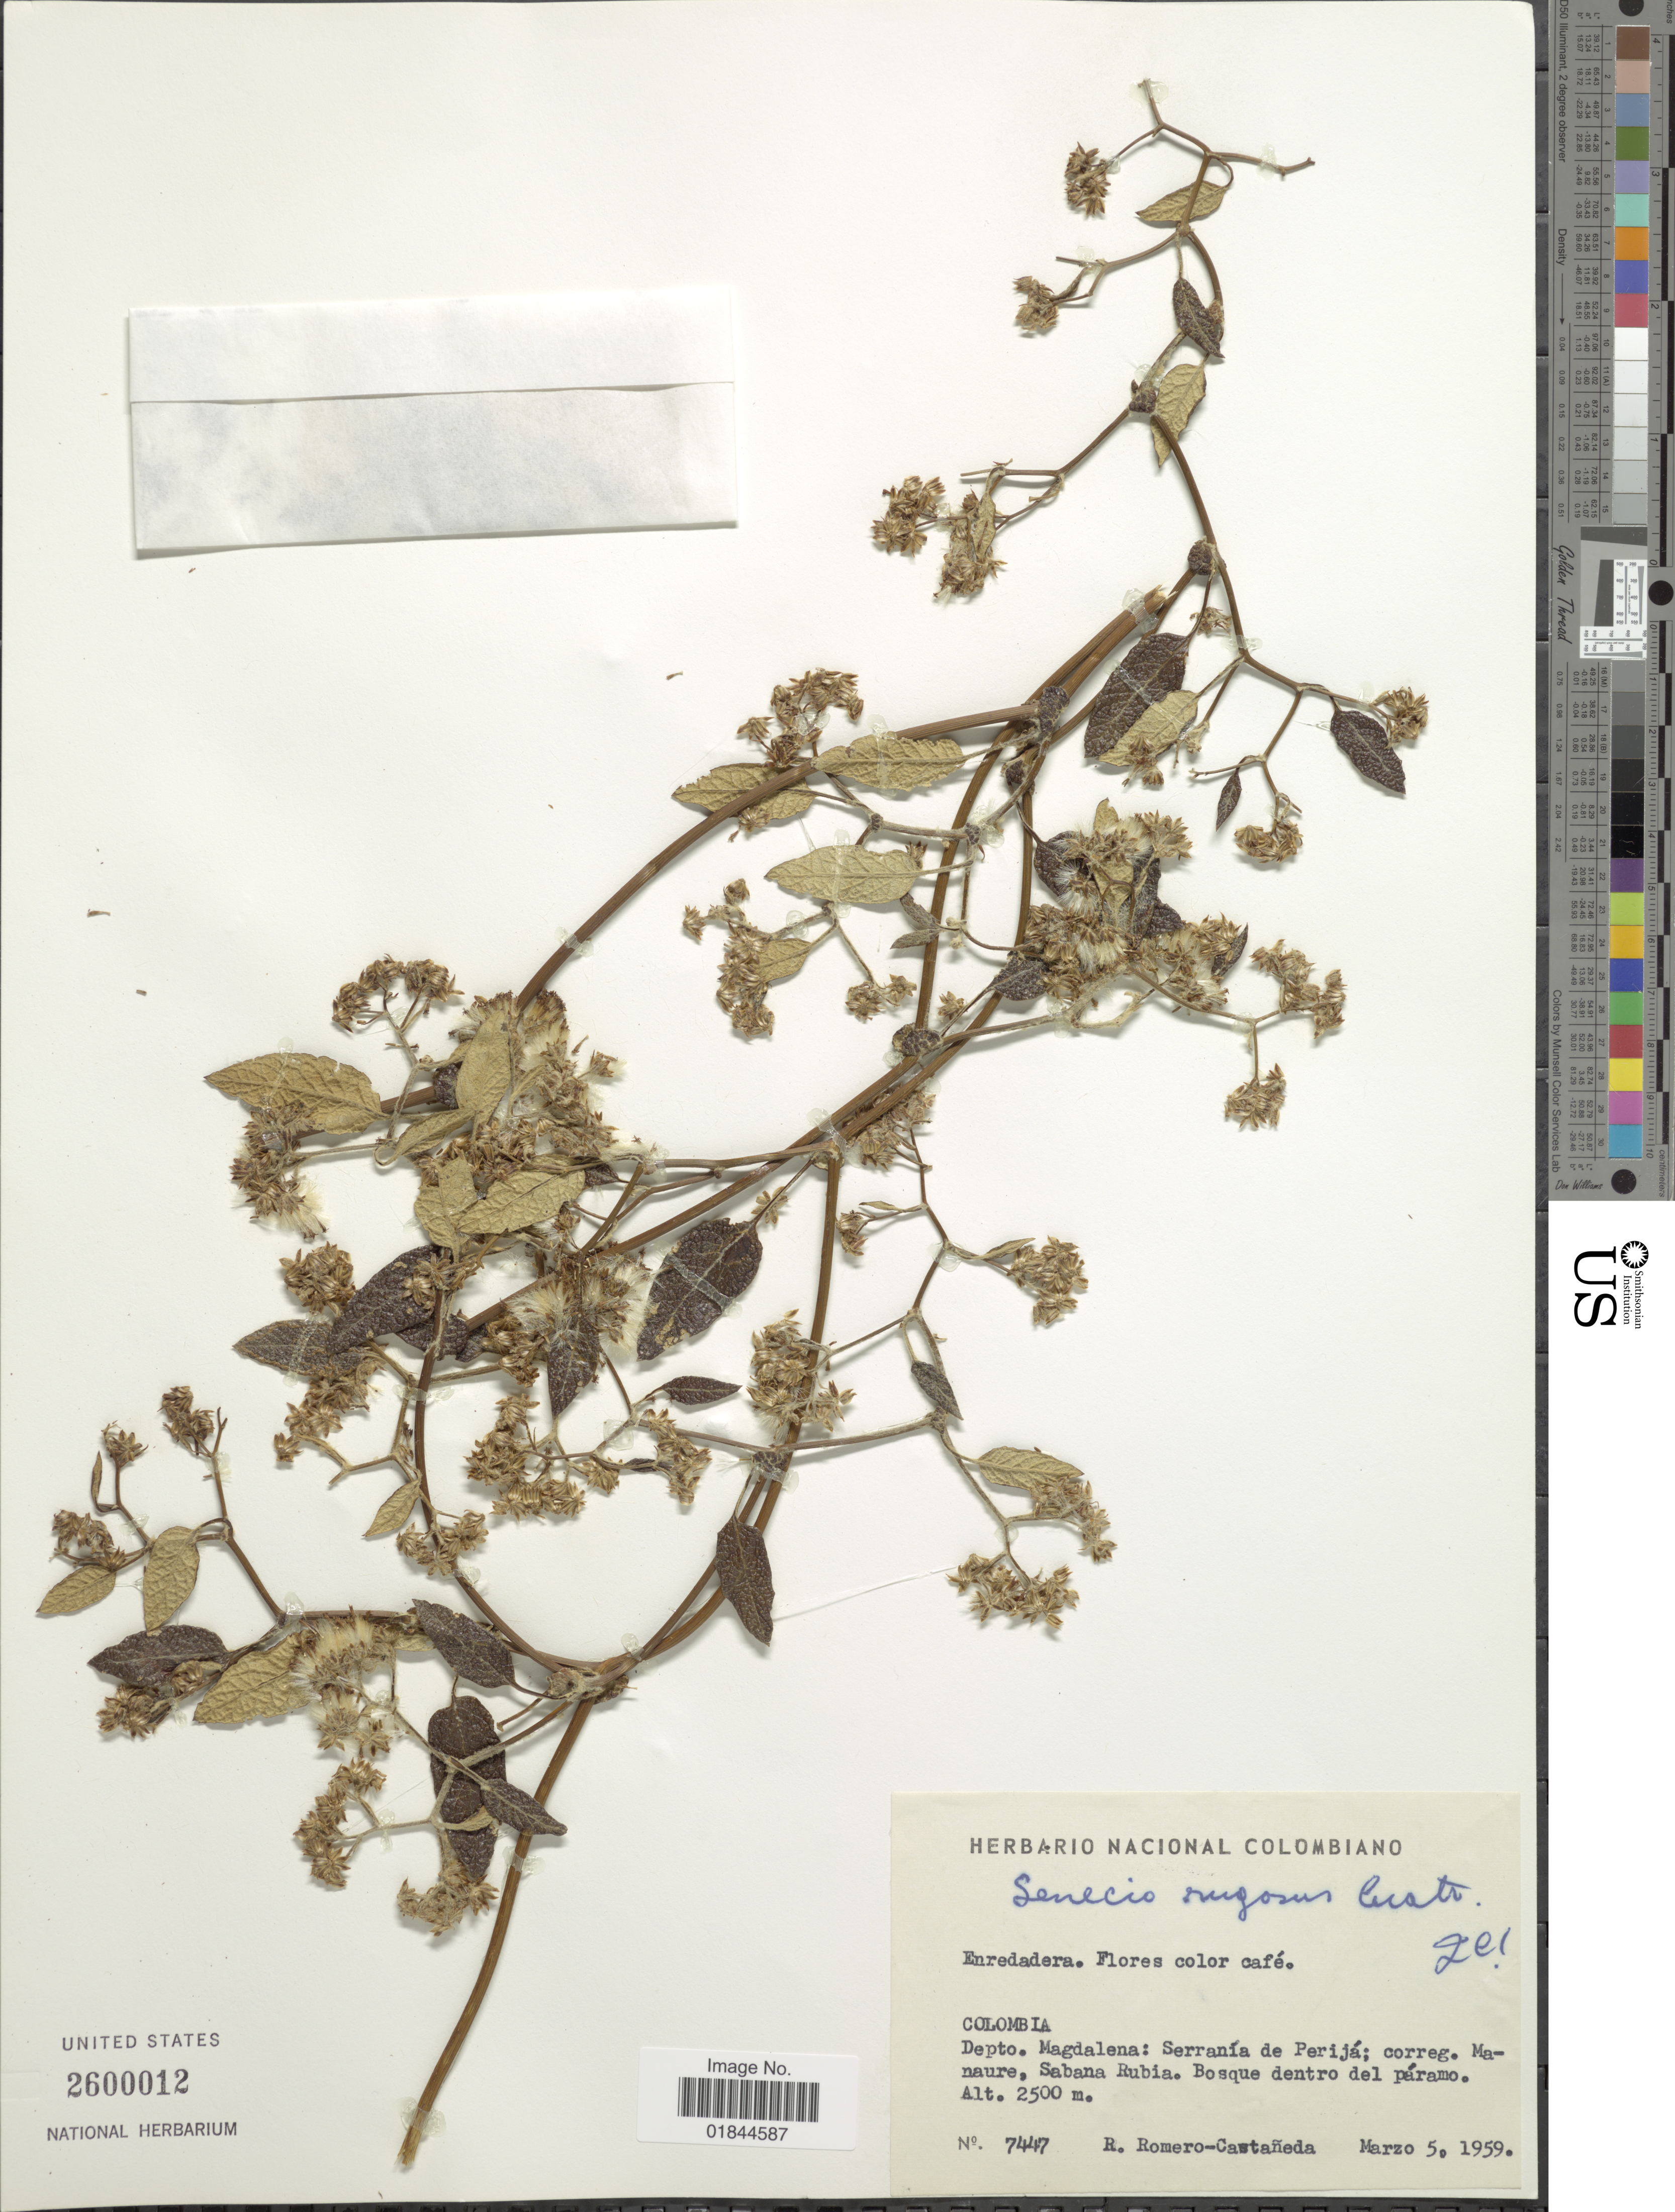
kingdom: Plantae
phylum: Tracheophyta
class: Magnoliopsida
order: Asterales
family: Asteraceae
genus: Pentacalia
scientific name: Pentacalia rugosa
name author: (Cuatrec.) Cuatrec.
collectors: R. Romero Castañeda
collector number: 7447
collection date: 1959-03-05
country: Colombia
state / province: Magdalena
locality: Serrania de Perija, correg. Manaure, Sabana Rubia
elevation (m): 2500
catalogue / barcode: US 2600012